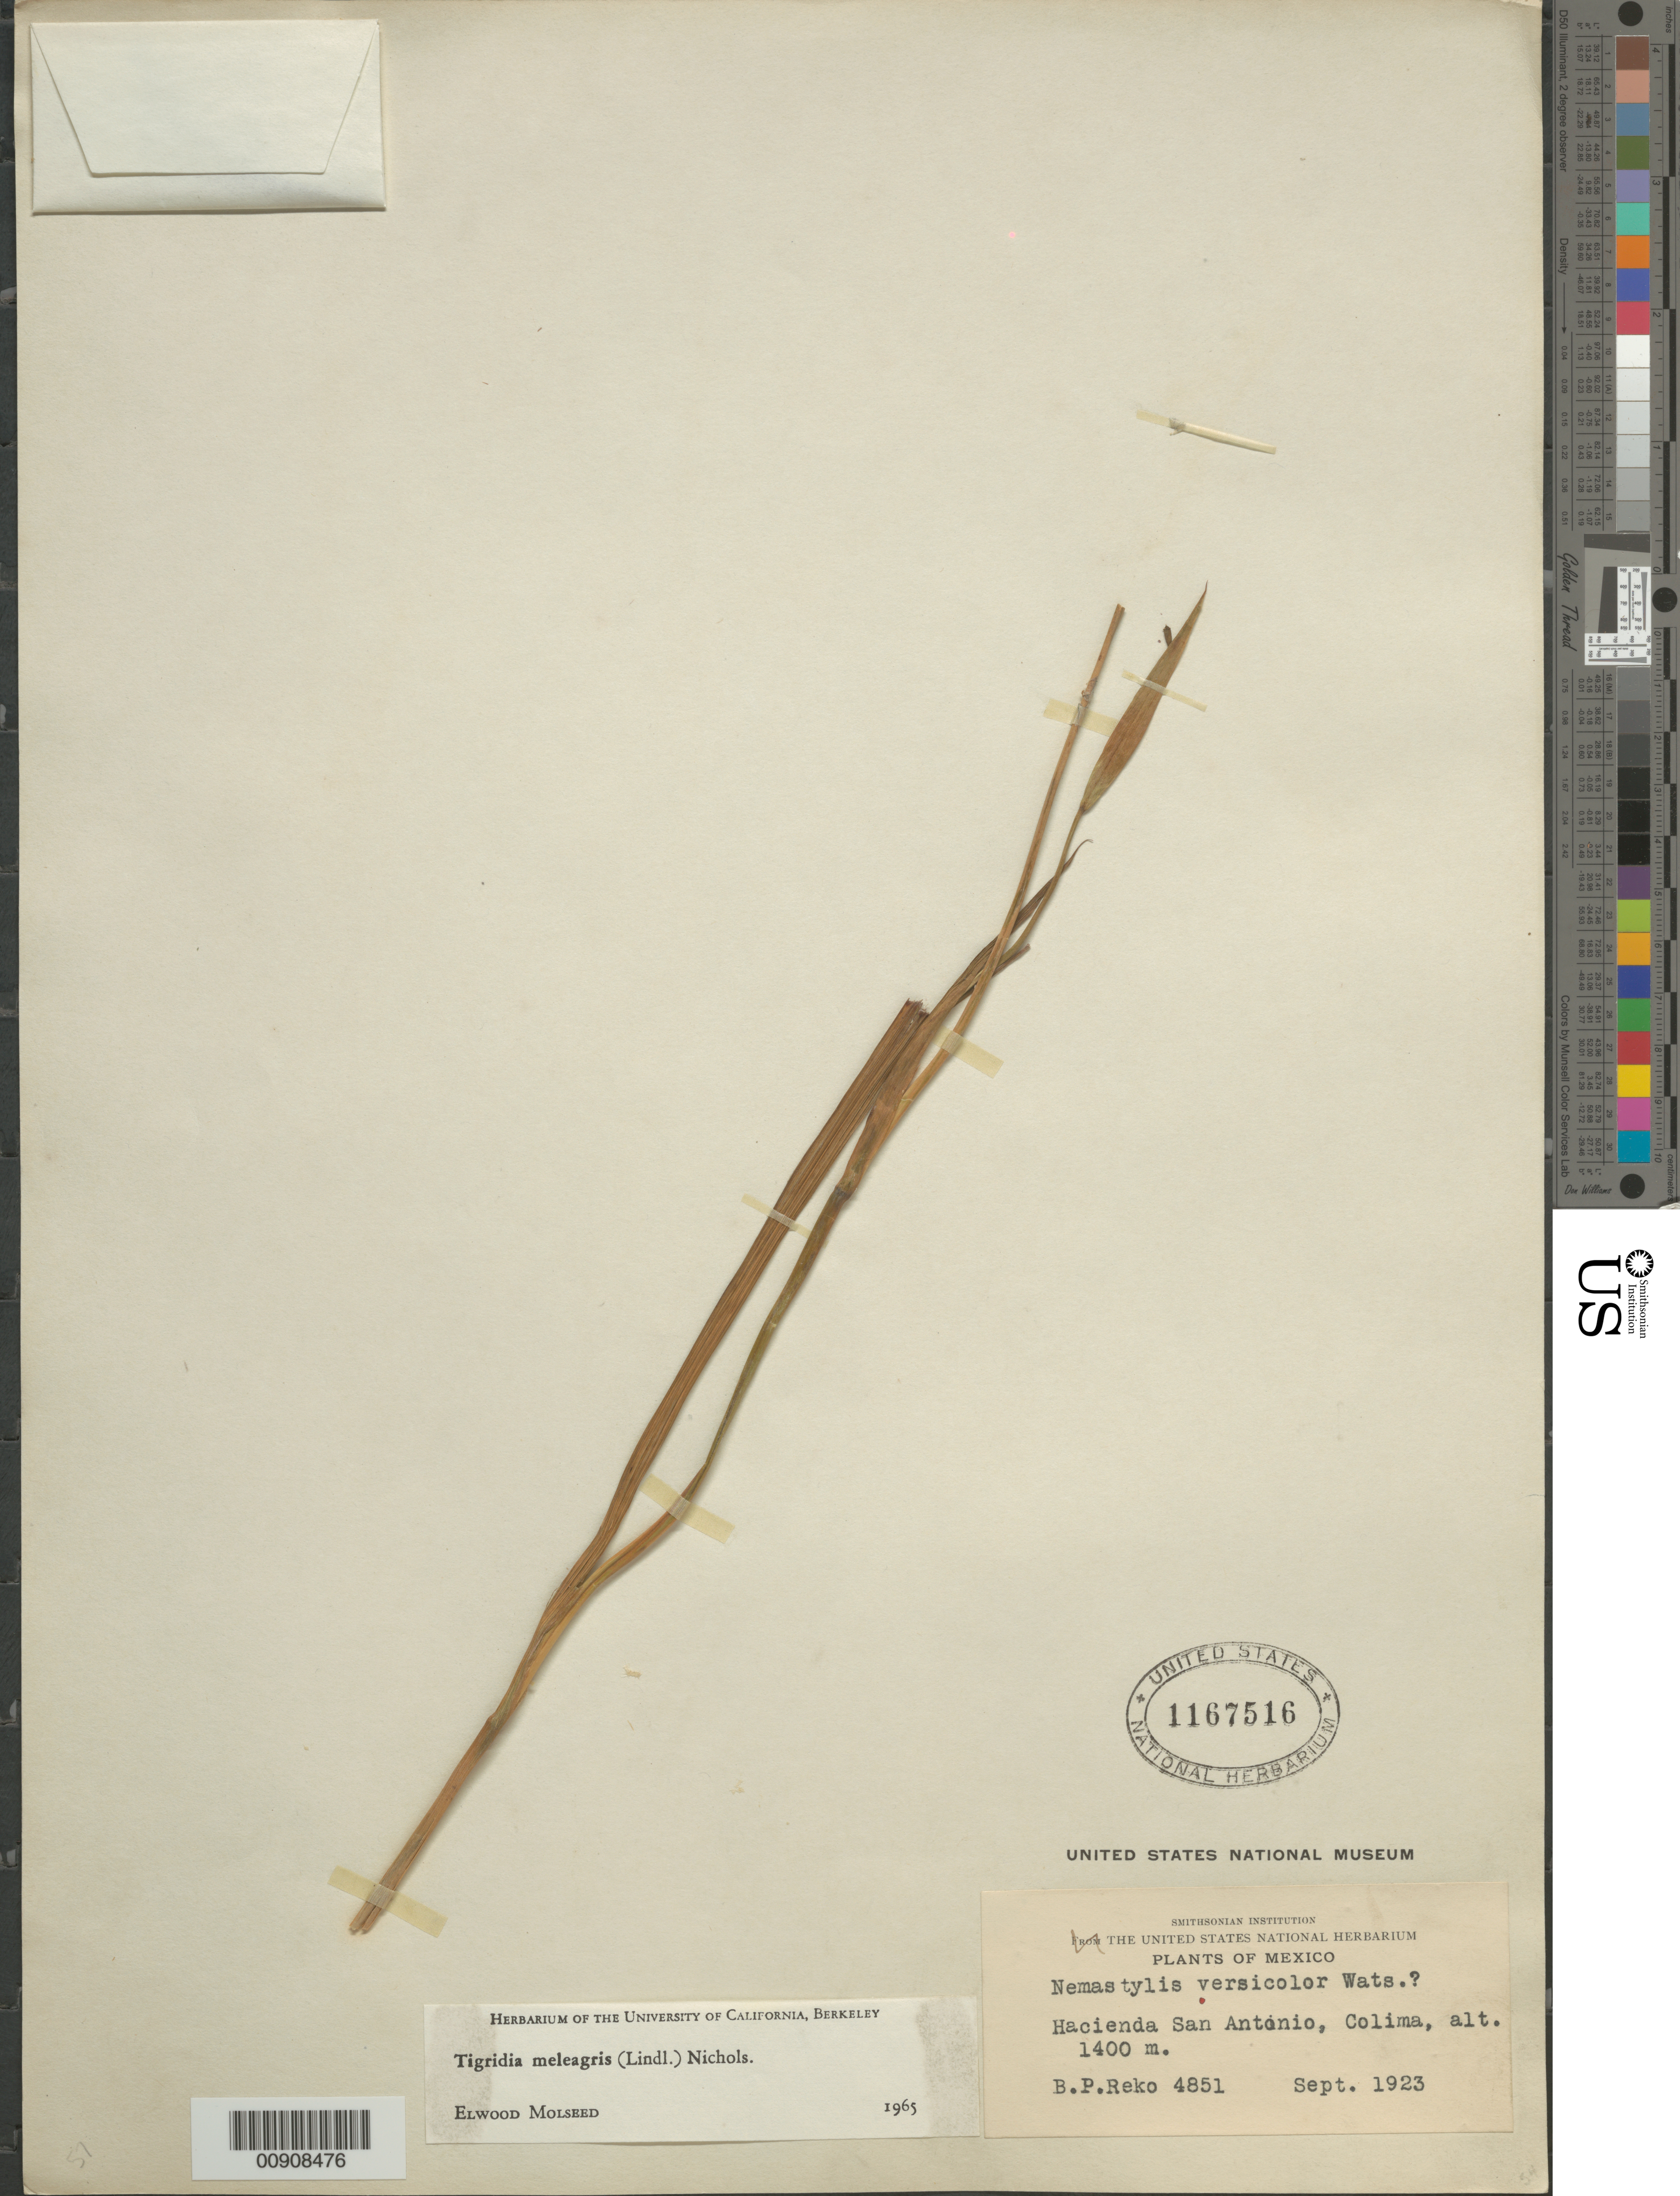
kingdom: Plantae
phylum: Tracheophyta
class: Liliopsida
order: Asparagales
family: Iridaceae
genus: Tigridia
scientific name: Tigridia meleagris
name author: (Lindl.) G. Nicholson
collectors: B. P. Reko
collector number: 4851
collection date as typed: Sep 1923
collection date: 1923-09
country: Mexico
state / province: Colima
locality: Hacienda San Antonio, Colima.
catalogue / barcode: US 1167516